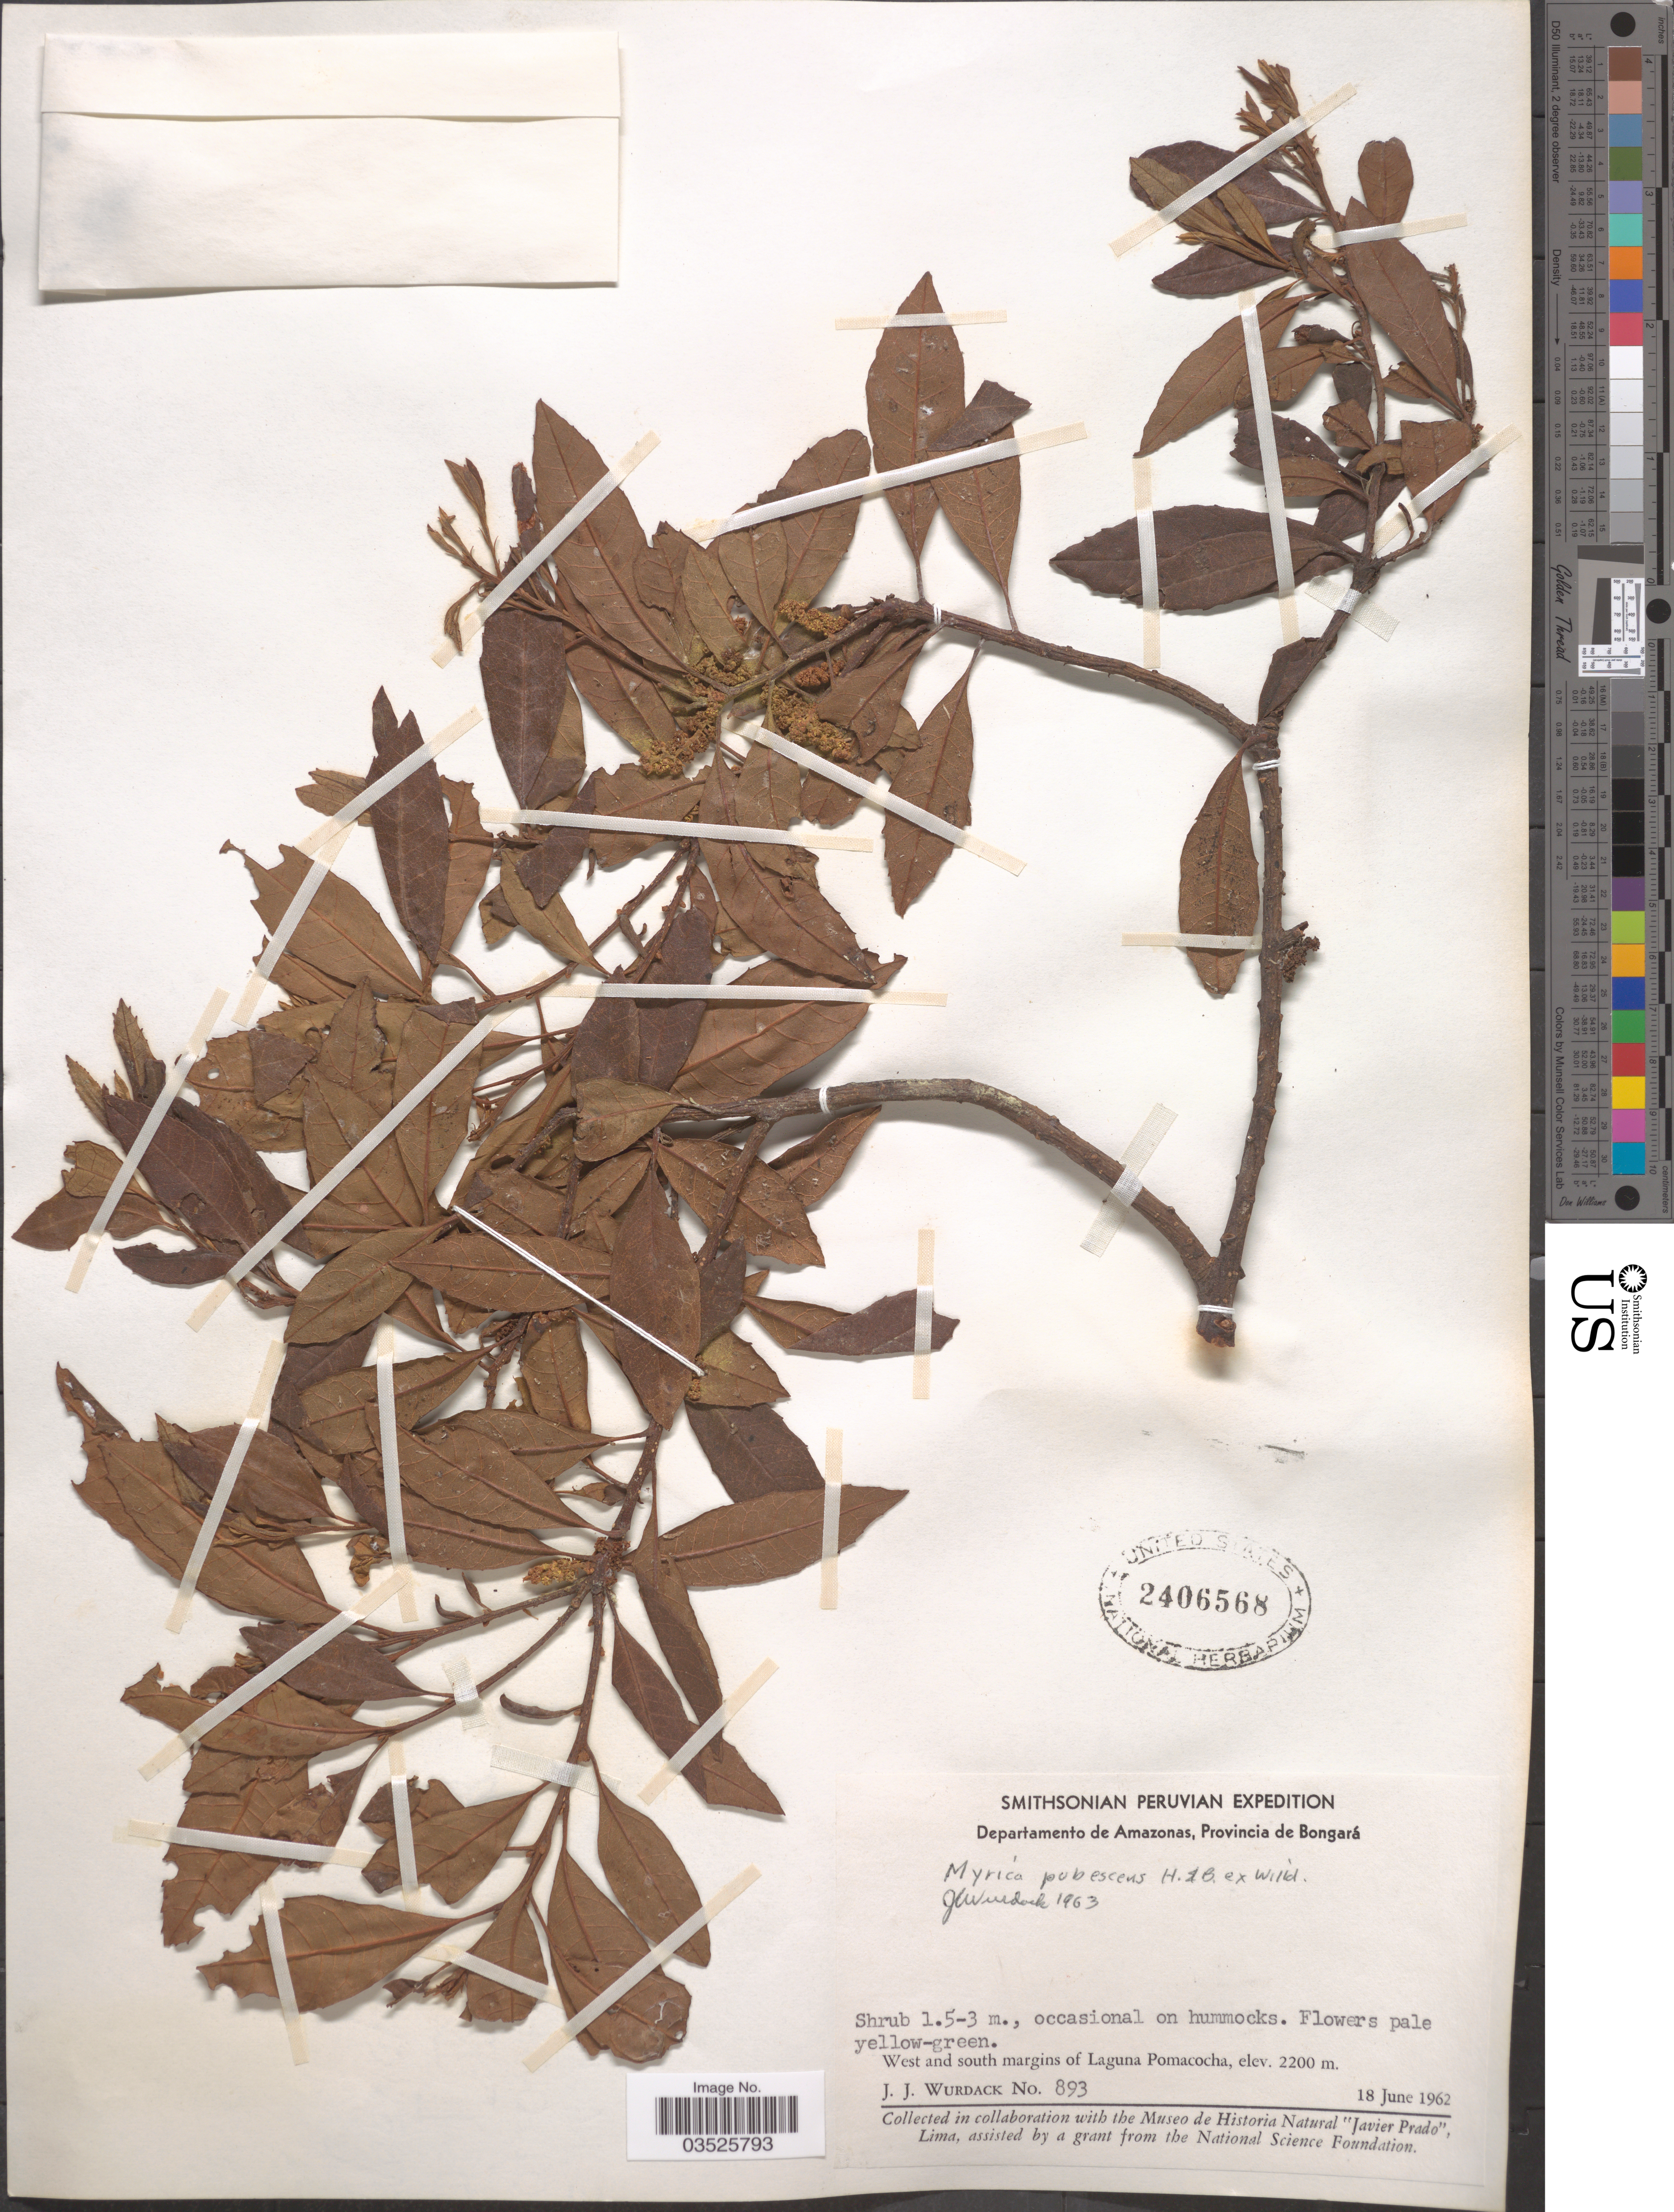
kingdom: Plantae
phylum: Tracheophyta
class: Magnoliopsida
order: Fagales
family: Myricaceae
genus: Myrica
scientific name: Myrica pubescens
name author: Humb. & Bonpl. ex Willd.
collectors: J. J. Wurdack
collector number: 893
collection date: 1962-06-18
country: Peru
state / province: Amazonas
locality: Departamento de Amazonas, Provincia de Bongará. West and south margins of Laguna Pomacocha.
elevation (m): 2200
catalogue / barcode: US 2406568